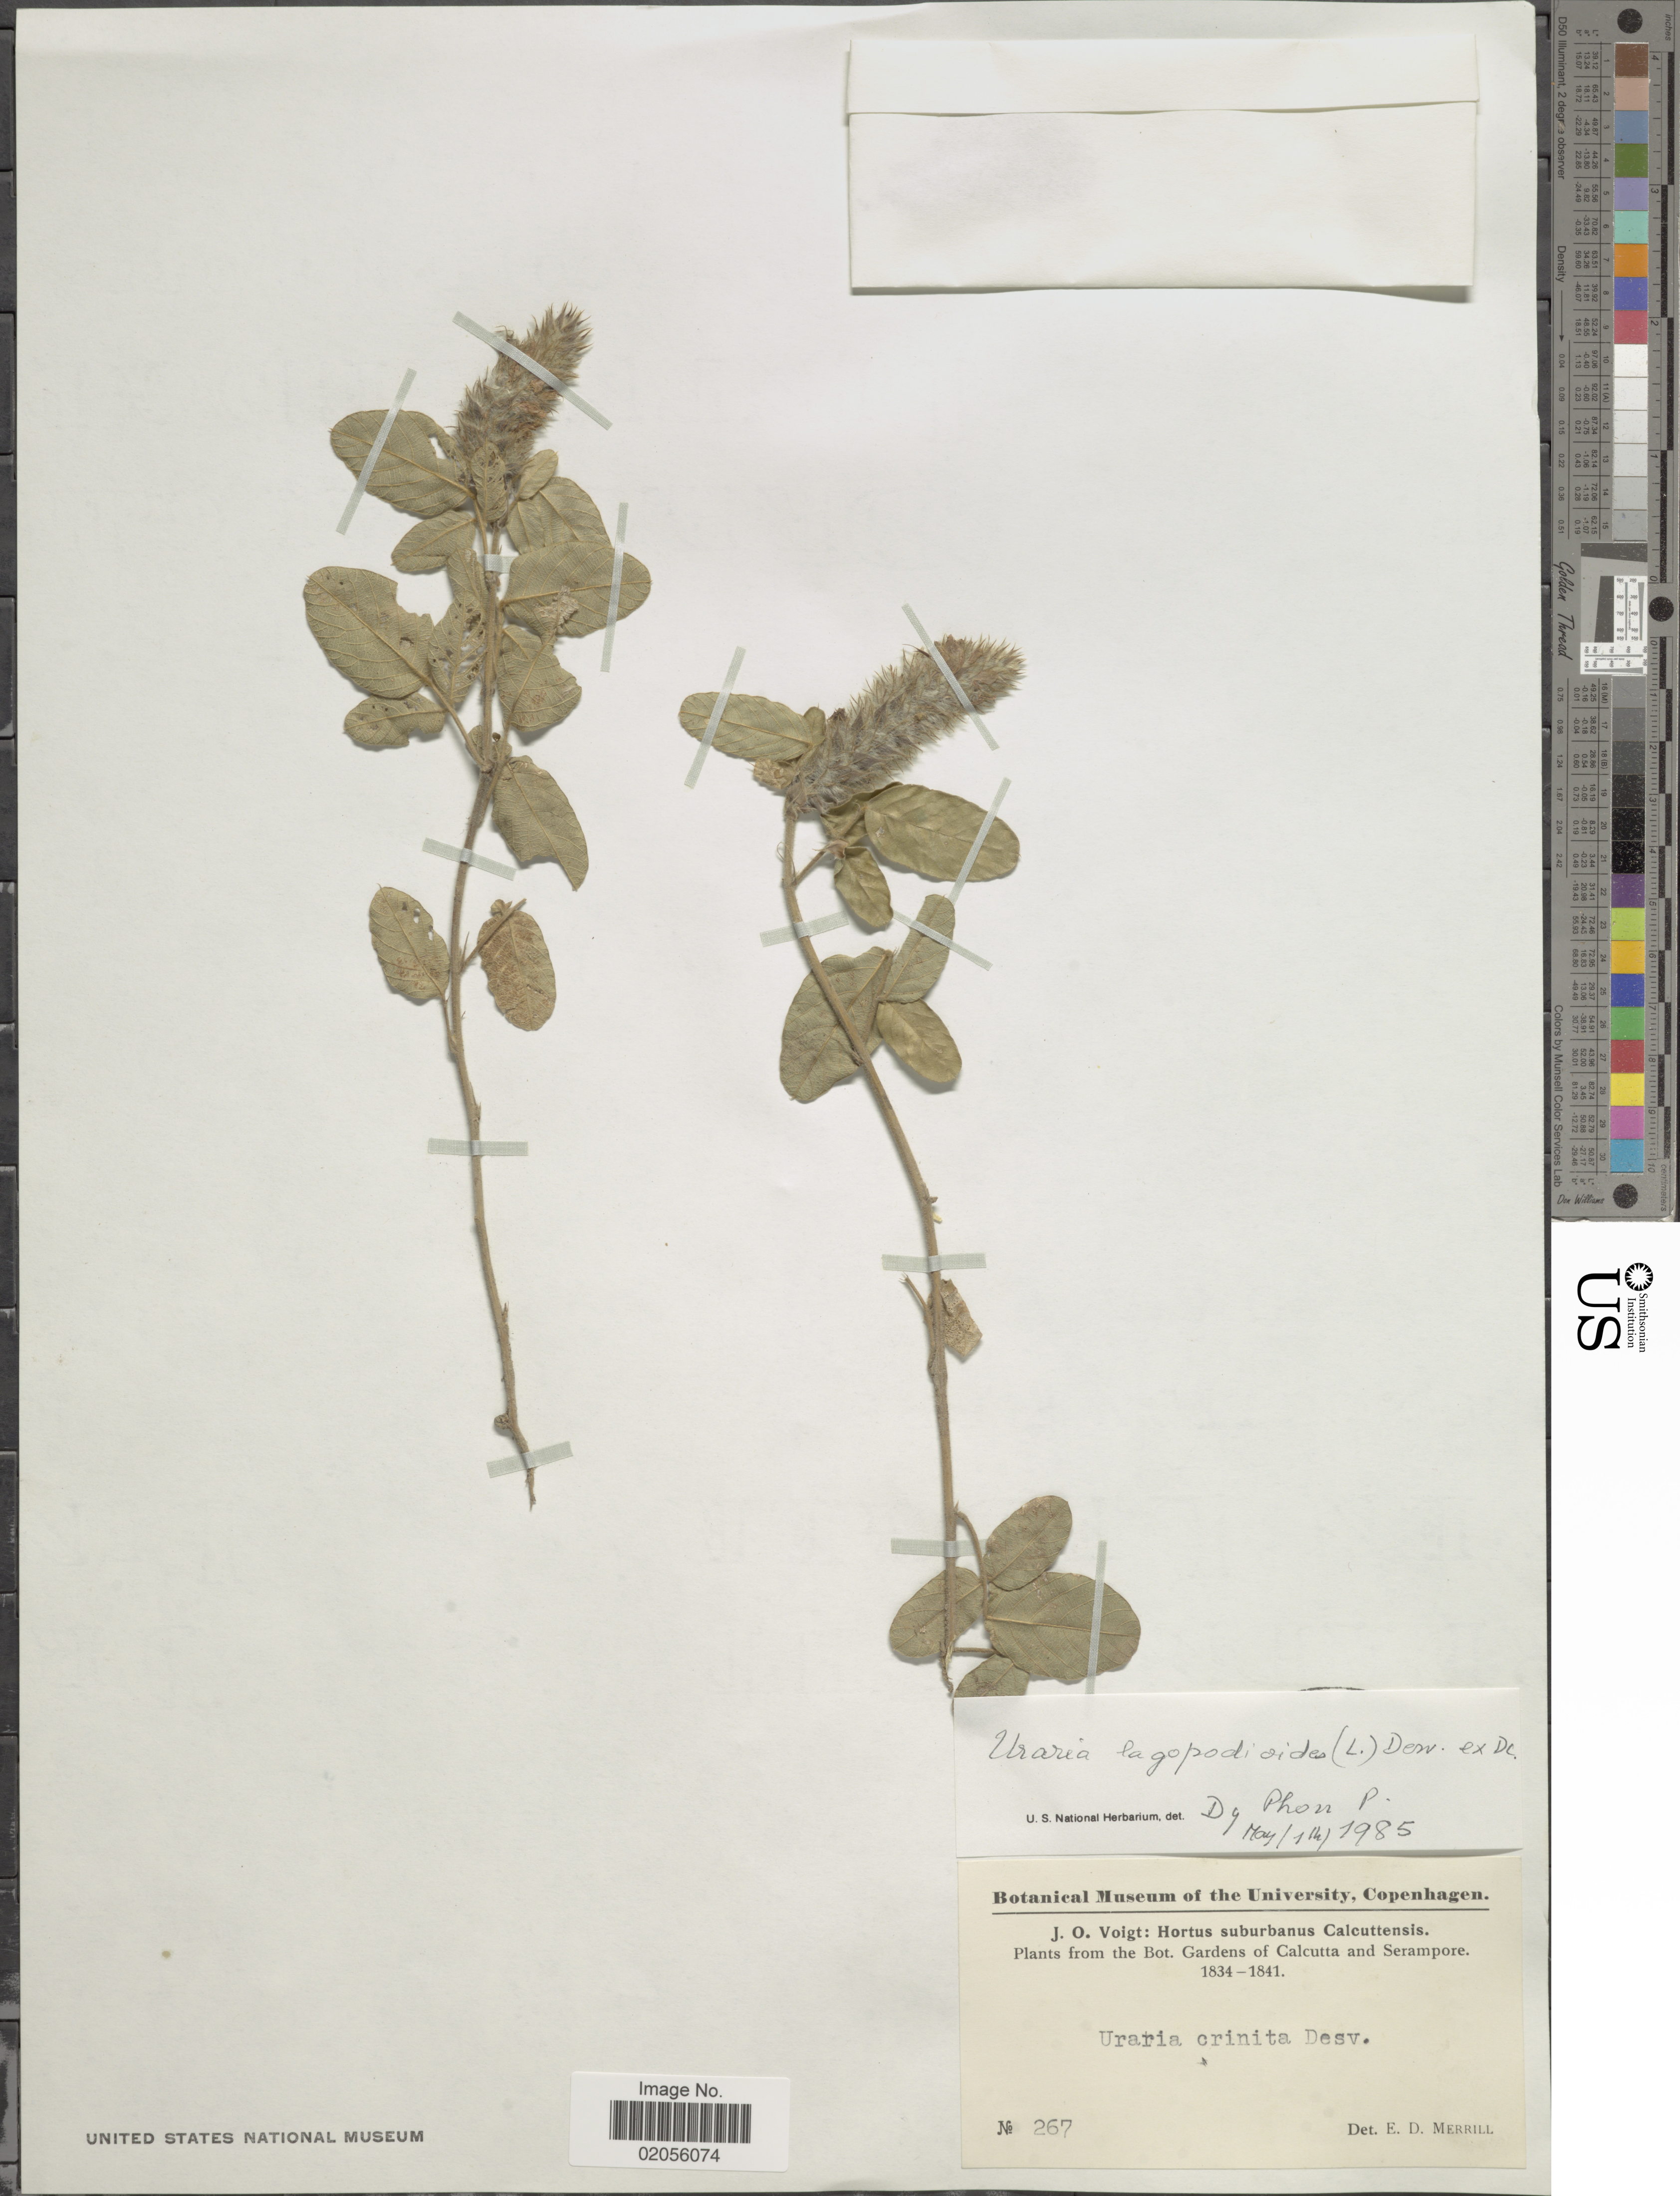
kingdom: Plantae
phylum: Tracheophyta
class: Magnoliopsida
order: Fabales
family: Fabaceae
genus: Uraria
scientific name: Uraria lagopodioides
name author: (L.) Desv. ex DC.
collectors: J. O. Voigt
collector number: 267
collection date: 1834/1841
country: India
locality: The Bot. Gardens of Calcutta and Serampore.